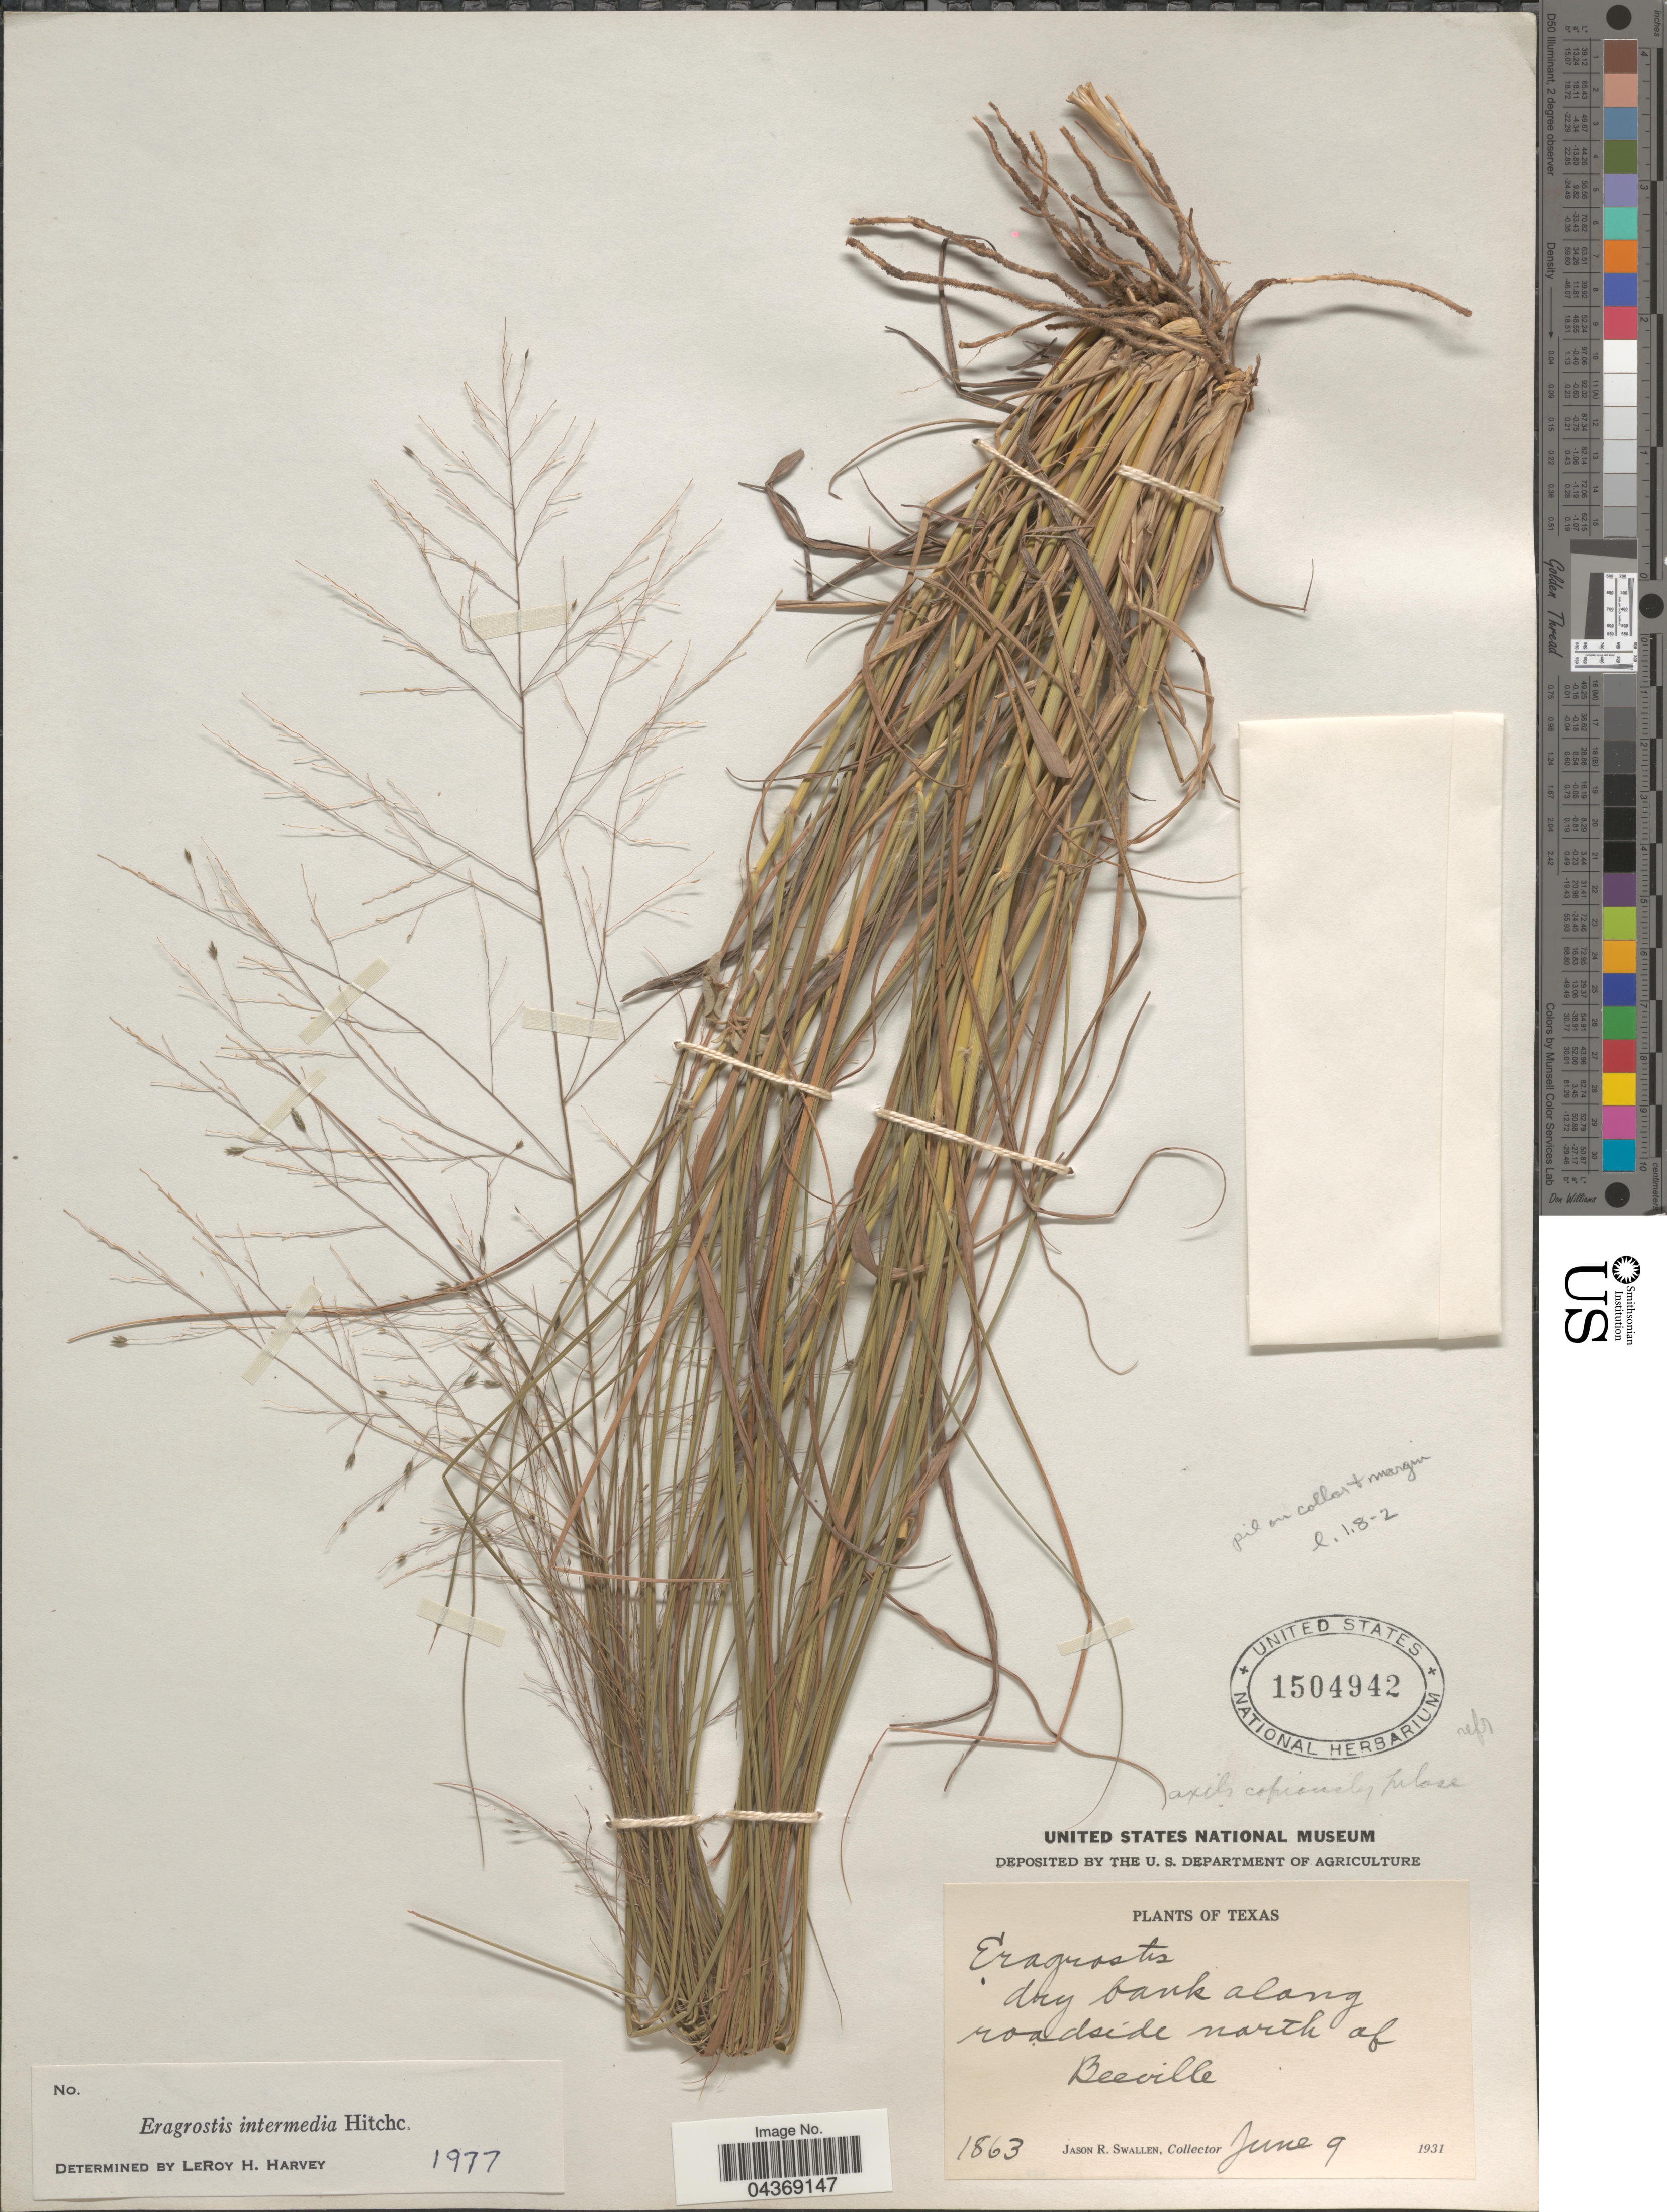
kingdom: Plantae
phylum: Tracheophyta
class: Liliopsida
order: Poales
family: Poaceae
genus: Eragrostis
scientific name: Eragrostis intermedia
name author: Hitchc.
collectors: J. R. Swallen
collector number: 1863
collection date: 1931-06-09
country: United States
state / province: Texas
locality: Dry bank along roadside north of Beeville.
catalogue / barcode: US 1504942